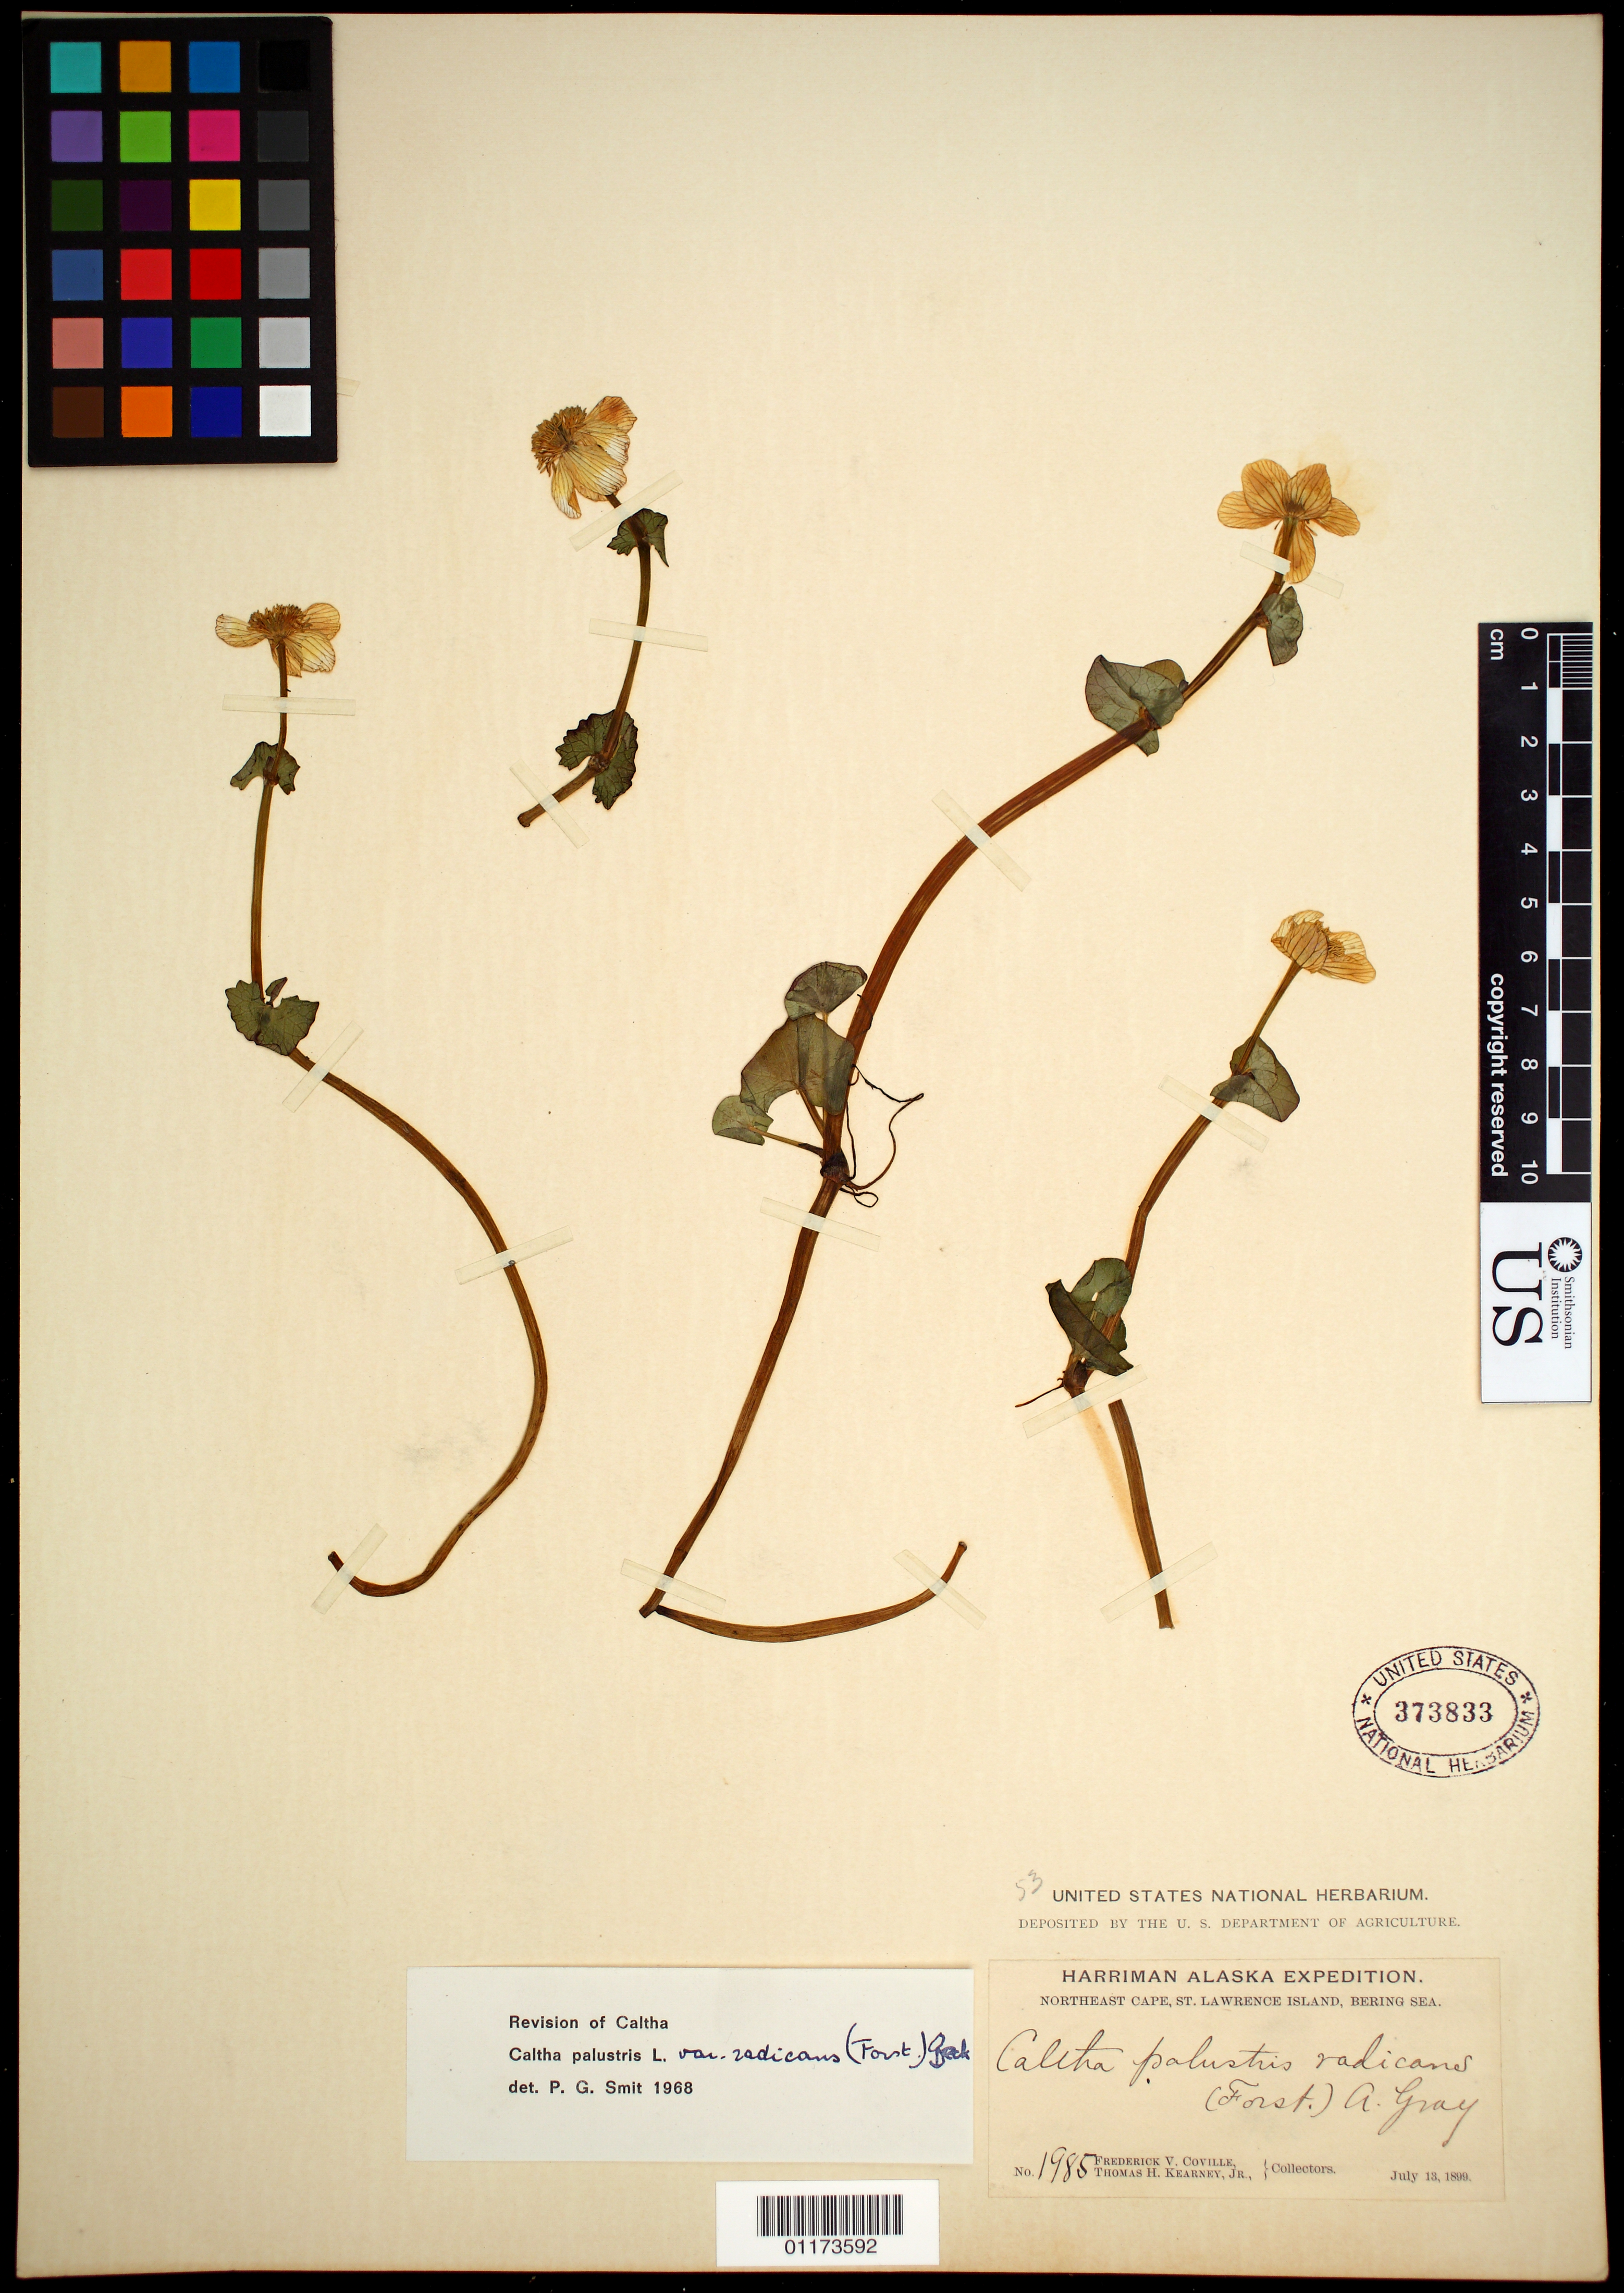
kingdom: Plantae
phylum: Tracheophyta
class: Magnoliopsida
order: Ranunculales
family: Ranunculaceae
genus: Caltha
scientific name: Caltha palustris var. radicans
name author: (T.F. Forst) Beck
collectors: F. V. Coville & T. H. Kearney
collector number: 1985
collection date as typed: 13 Jul 1899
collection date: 1899-07-13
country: United States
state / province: Alaska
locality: Northeast Cape, St. Lawrence Island, Bering Sea.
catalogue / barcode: US 373833